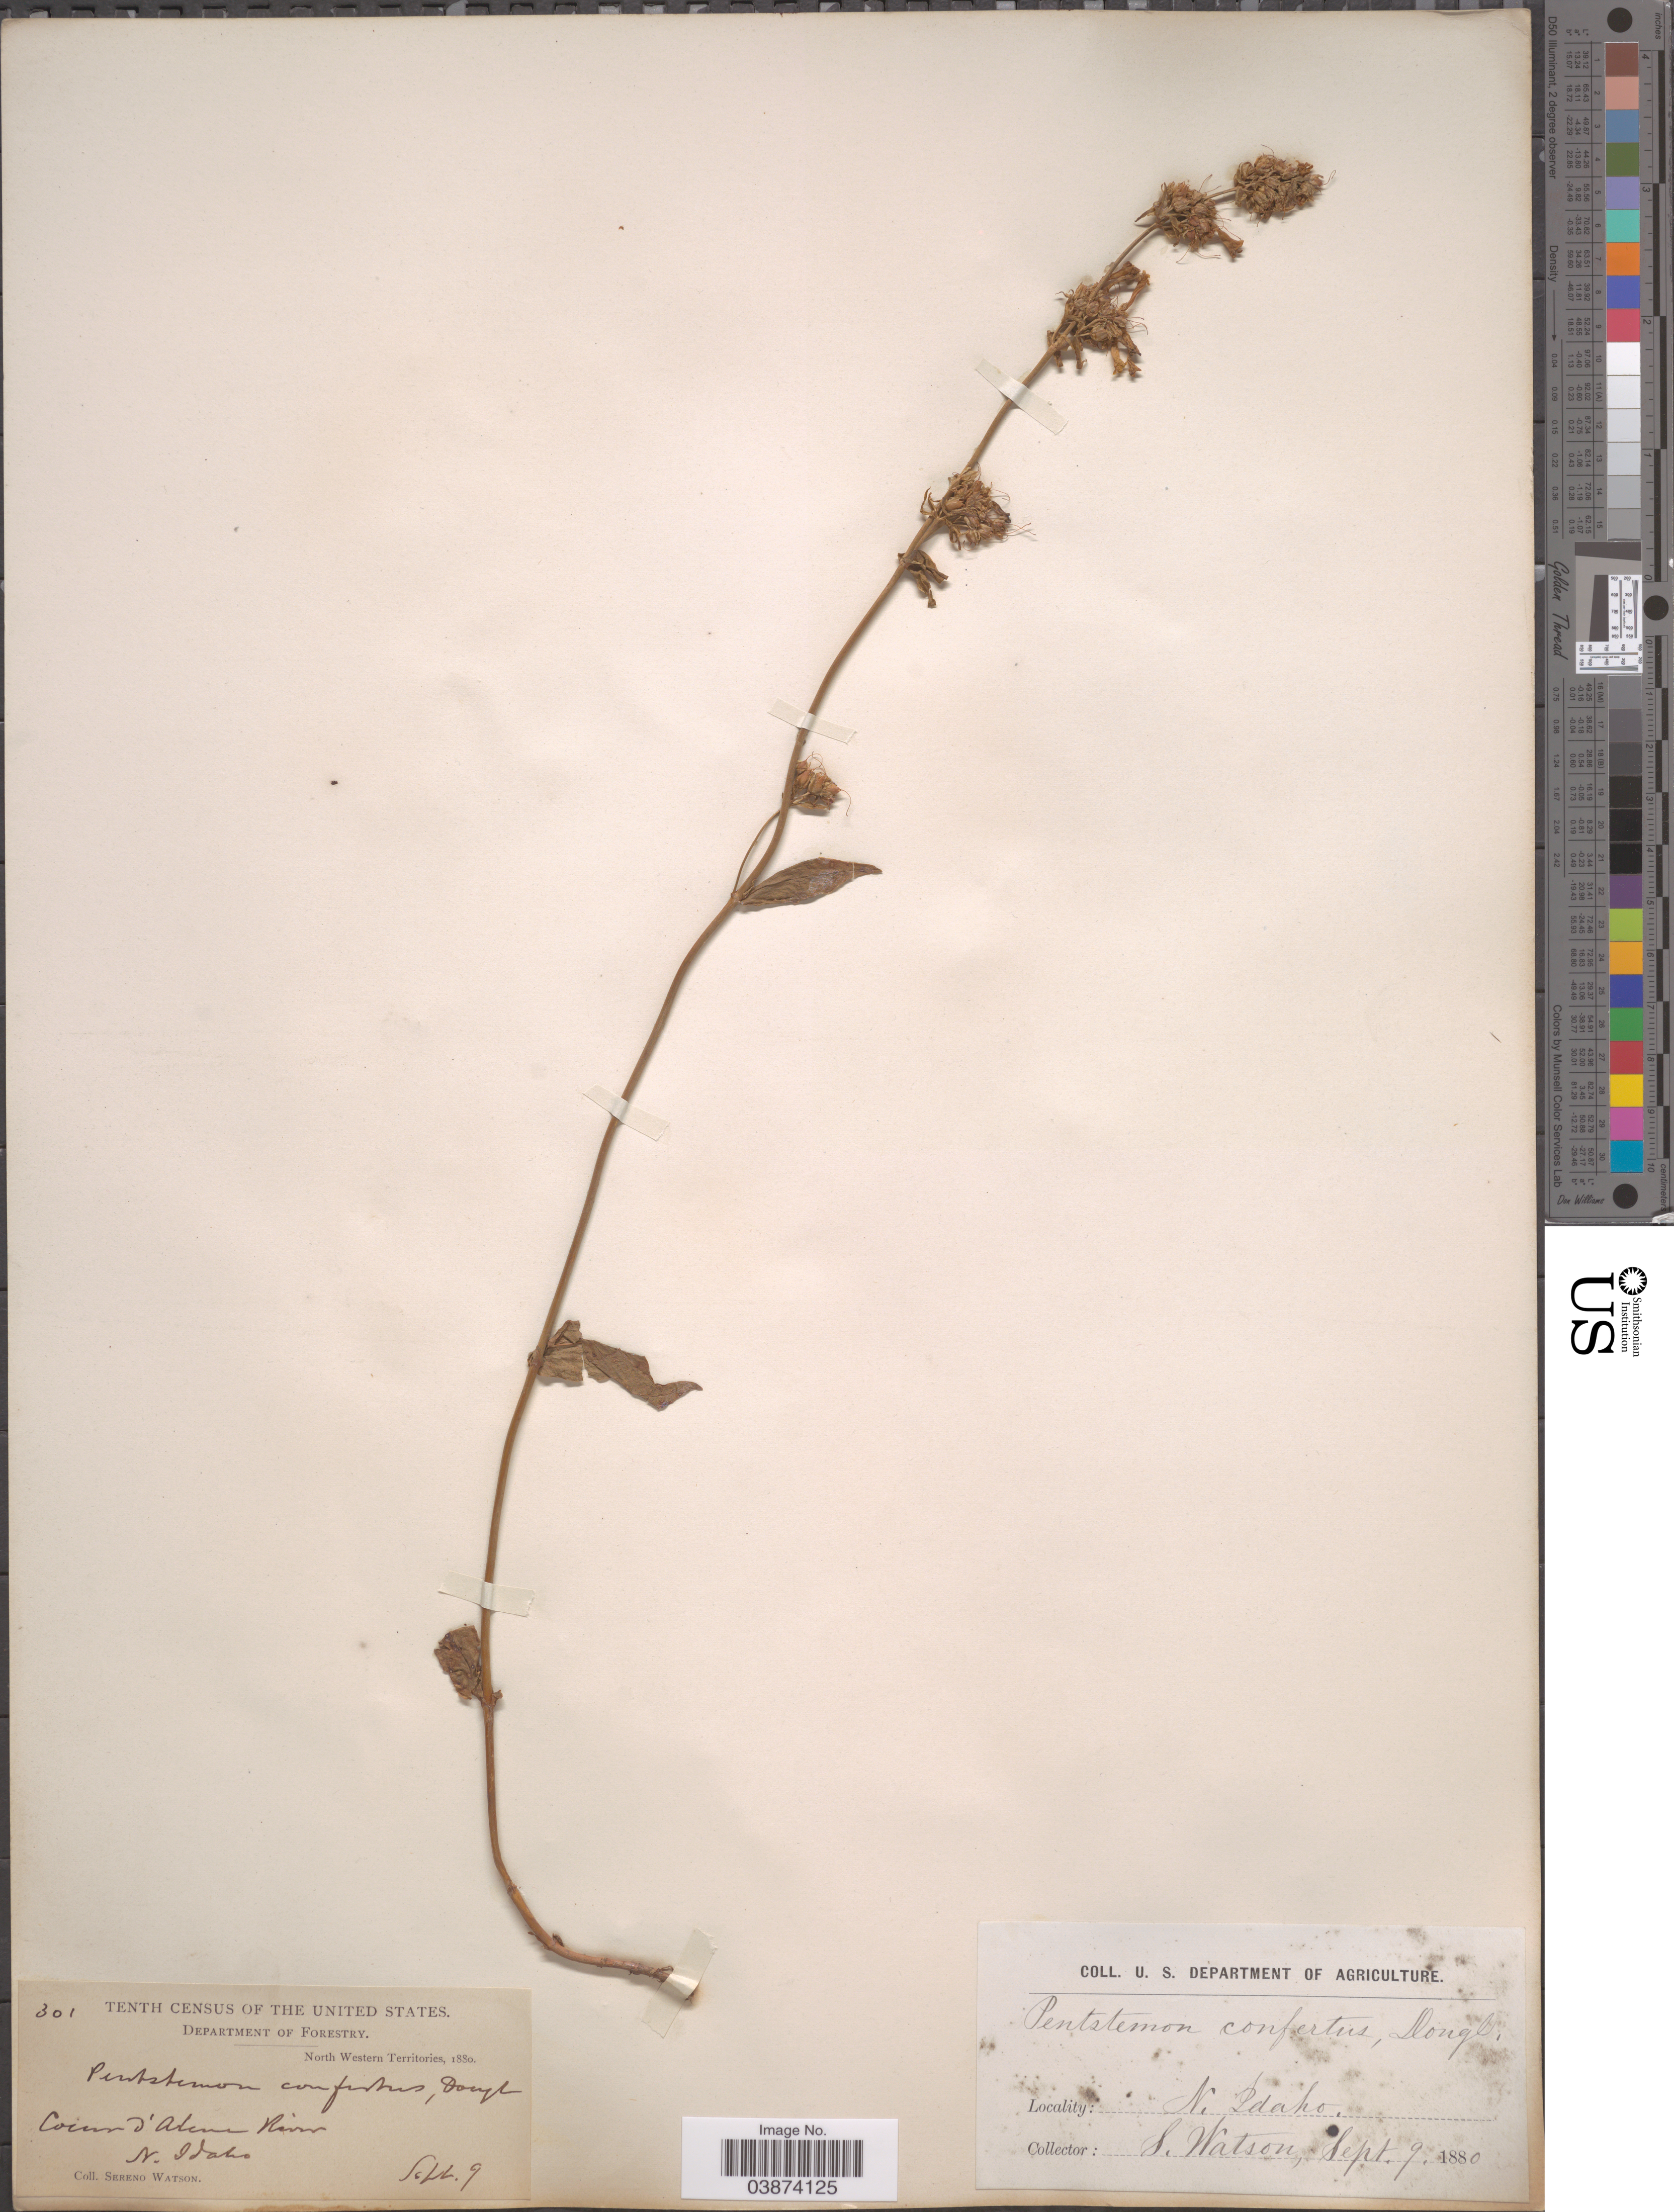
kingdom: Plantae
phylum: Tracheophyta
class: Magnoliopsida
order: Lamiales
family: Plantaginaceae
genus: Penstemon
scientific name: Penstemon confertus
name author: Douglas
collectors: S. Watson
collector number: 301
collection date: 1880-09-09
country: United States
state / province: Idaho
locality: Coeur d'Alene River. N. Idaho.